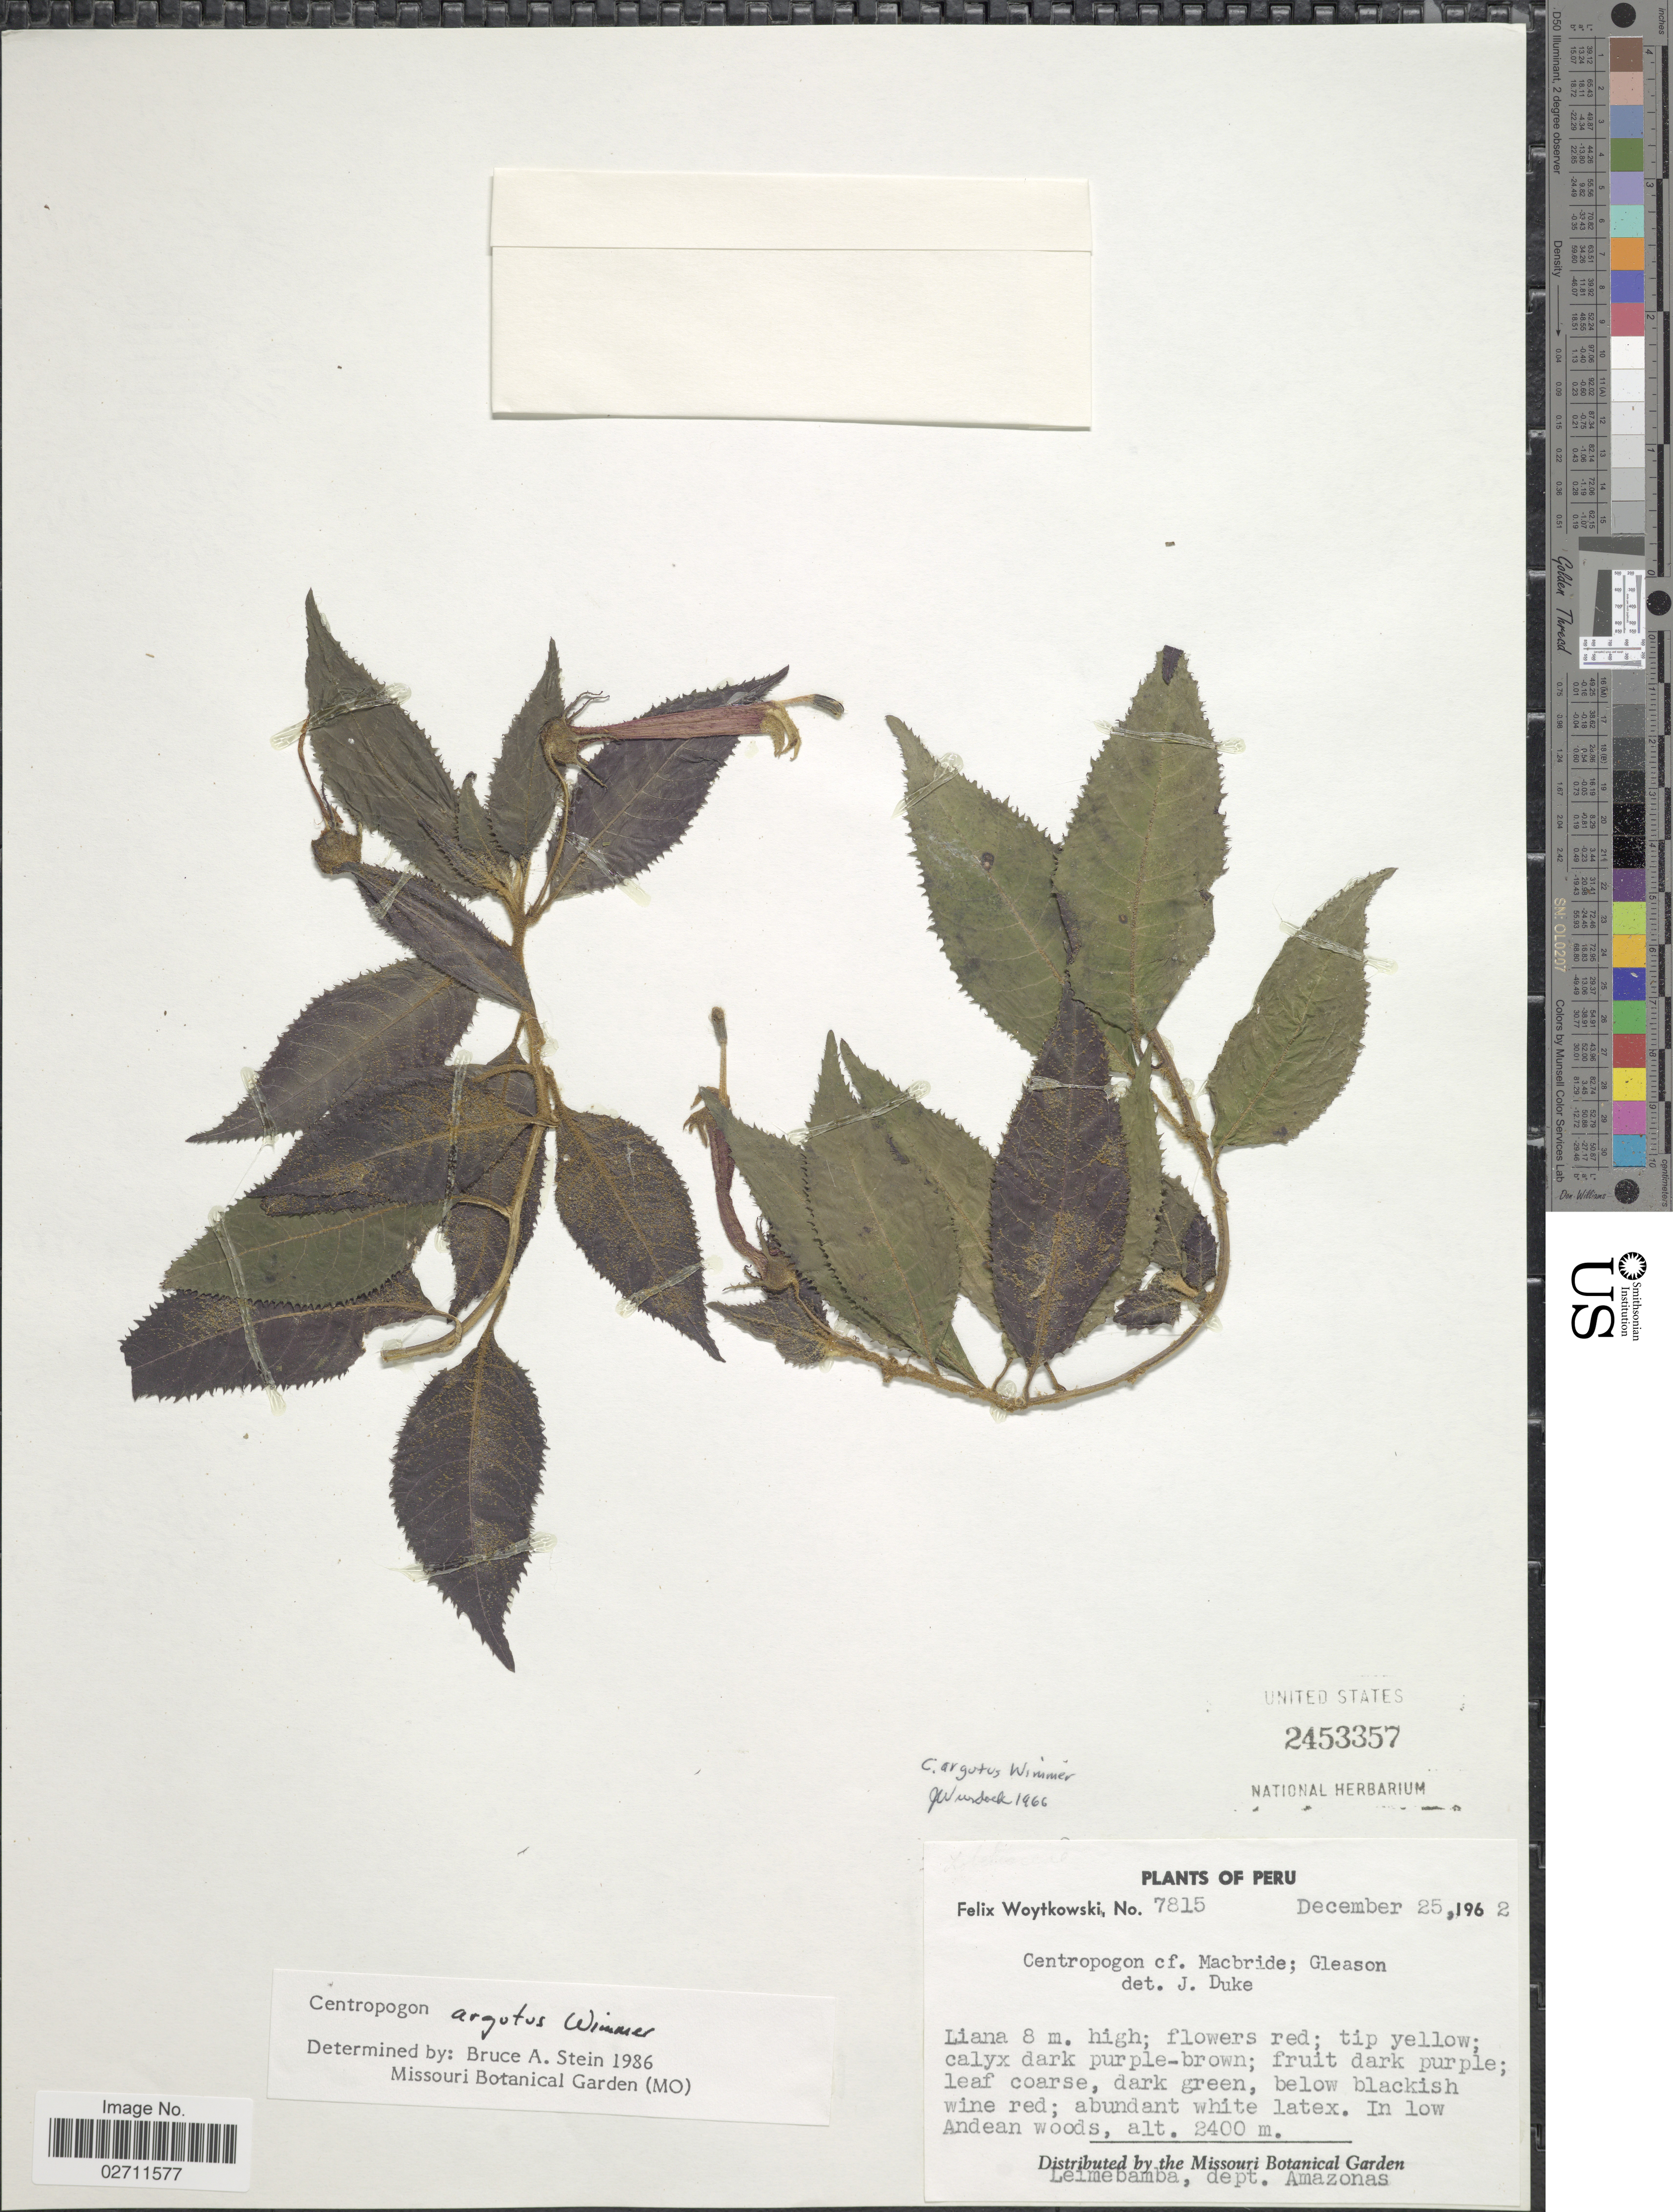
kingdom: Plantae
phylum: Tracheophyta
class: Magnoliopsida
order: Asterales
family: Campanulaceae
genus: Centropogon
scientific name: Centropogon argutus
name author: E. Wimm.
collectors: F. Woytkowski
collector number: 7815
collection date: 1962-12-25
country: Peru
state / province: Amazonas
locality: In low Andean woods. Leimebamba.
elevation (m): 2400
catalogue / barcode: US 2453357